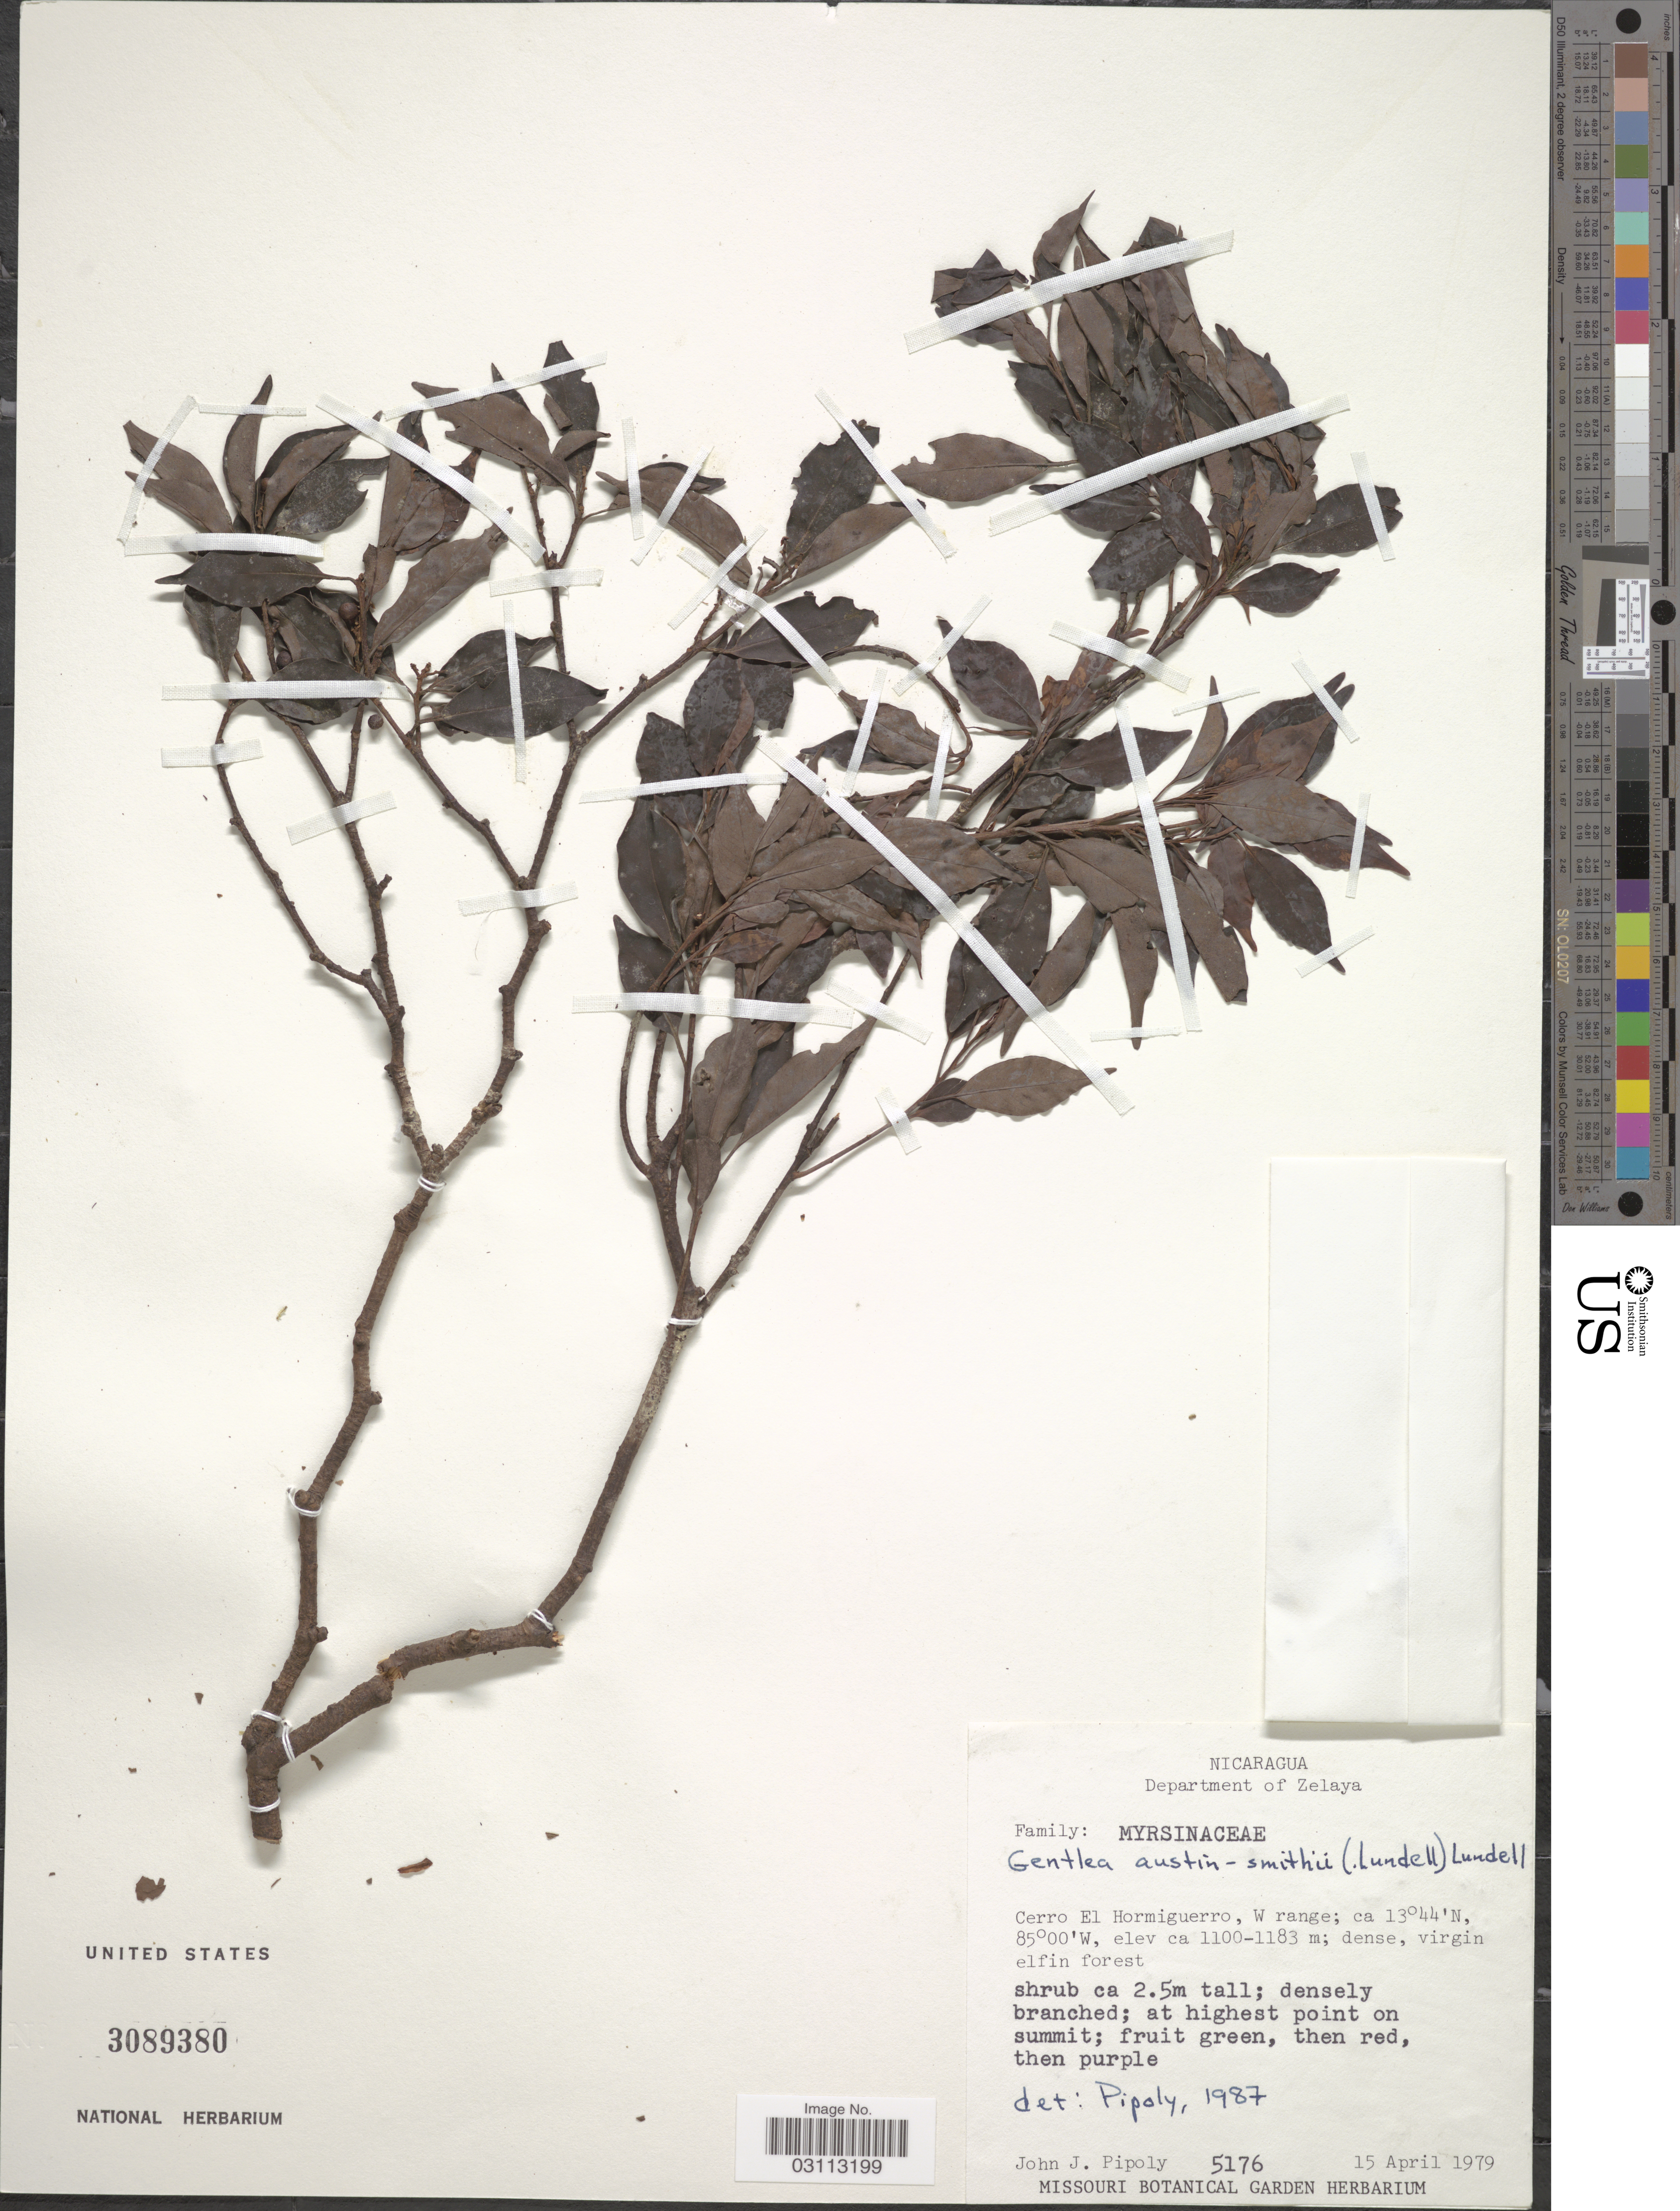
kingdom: Plantae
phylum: Tracheophyta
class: Magnoliopsida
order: Ericales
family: Primulaceae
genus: Gentlea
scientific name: Gentlea austin-smithii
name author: (Lundell) Lundell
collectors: J. J. Pipoly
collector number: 5176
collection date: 1979-04-15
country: Nicaragua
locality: Department of Zelaya. Cerro El Hormiguerro, W range.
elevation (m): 1100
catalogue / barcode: US 3089380